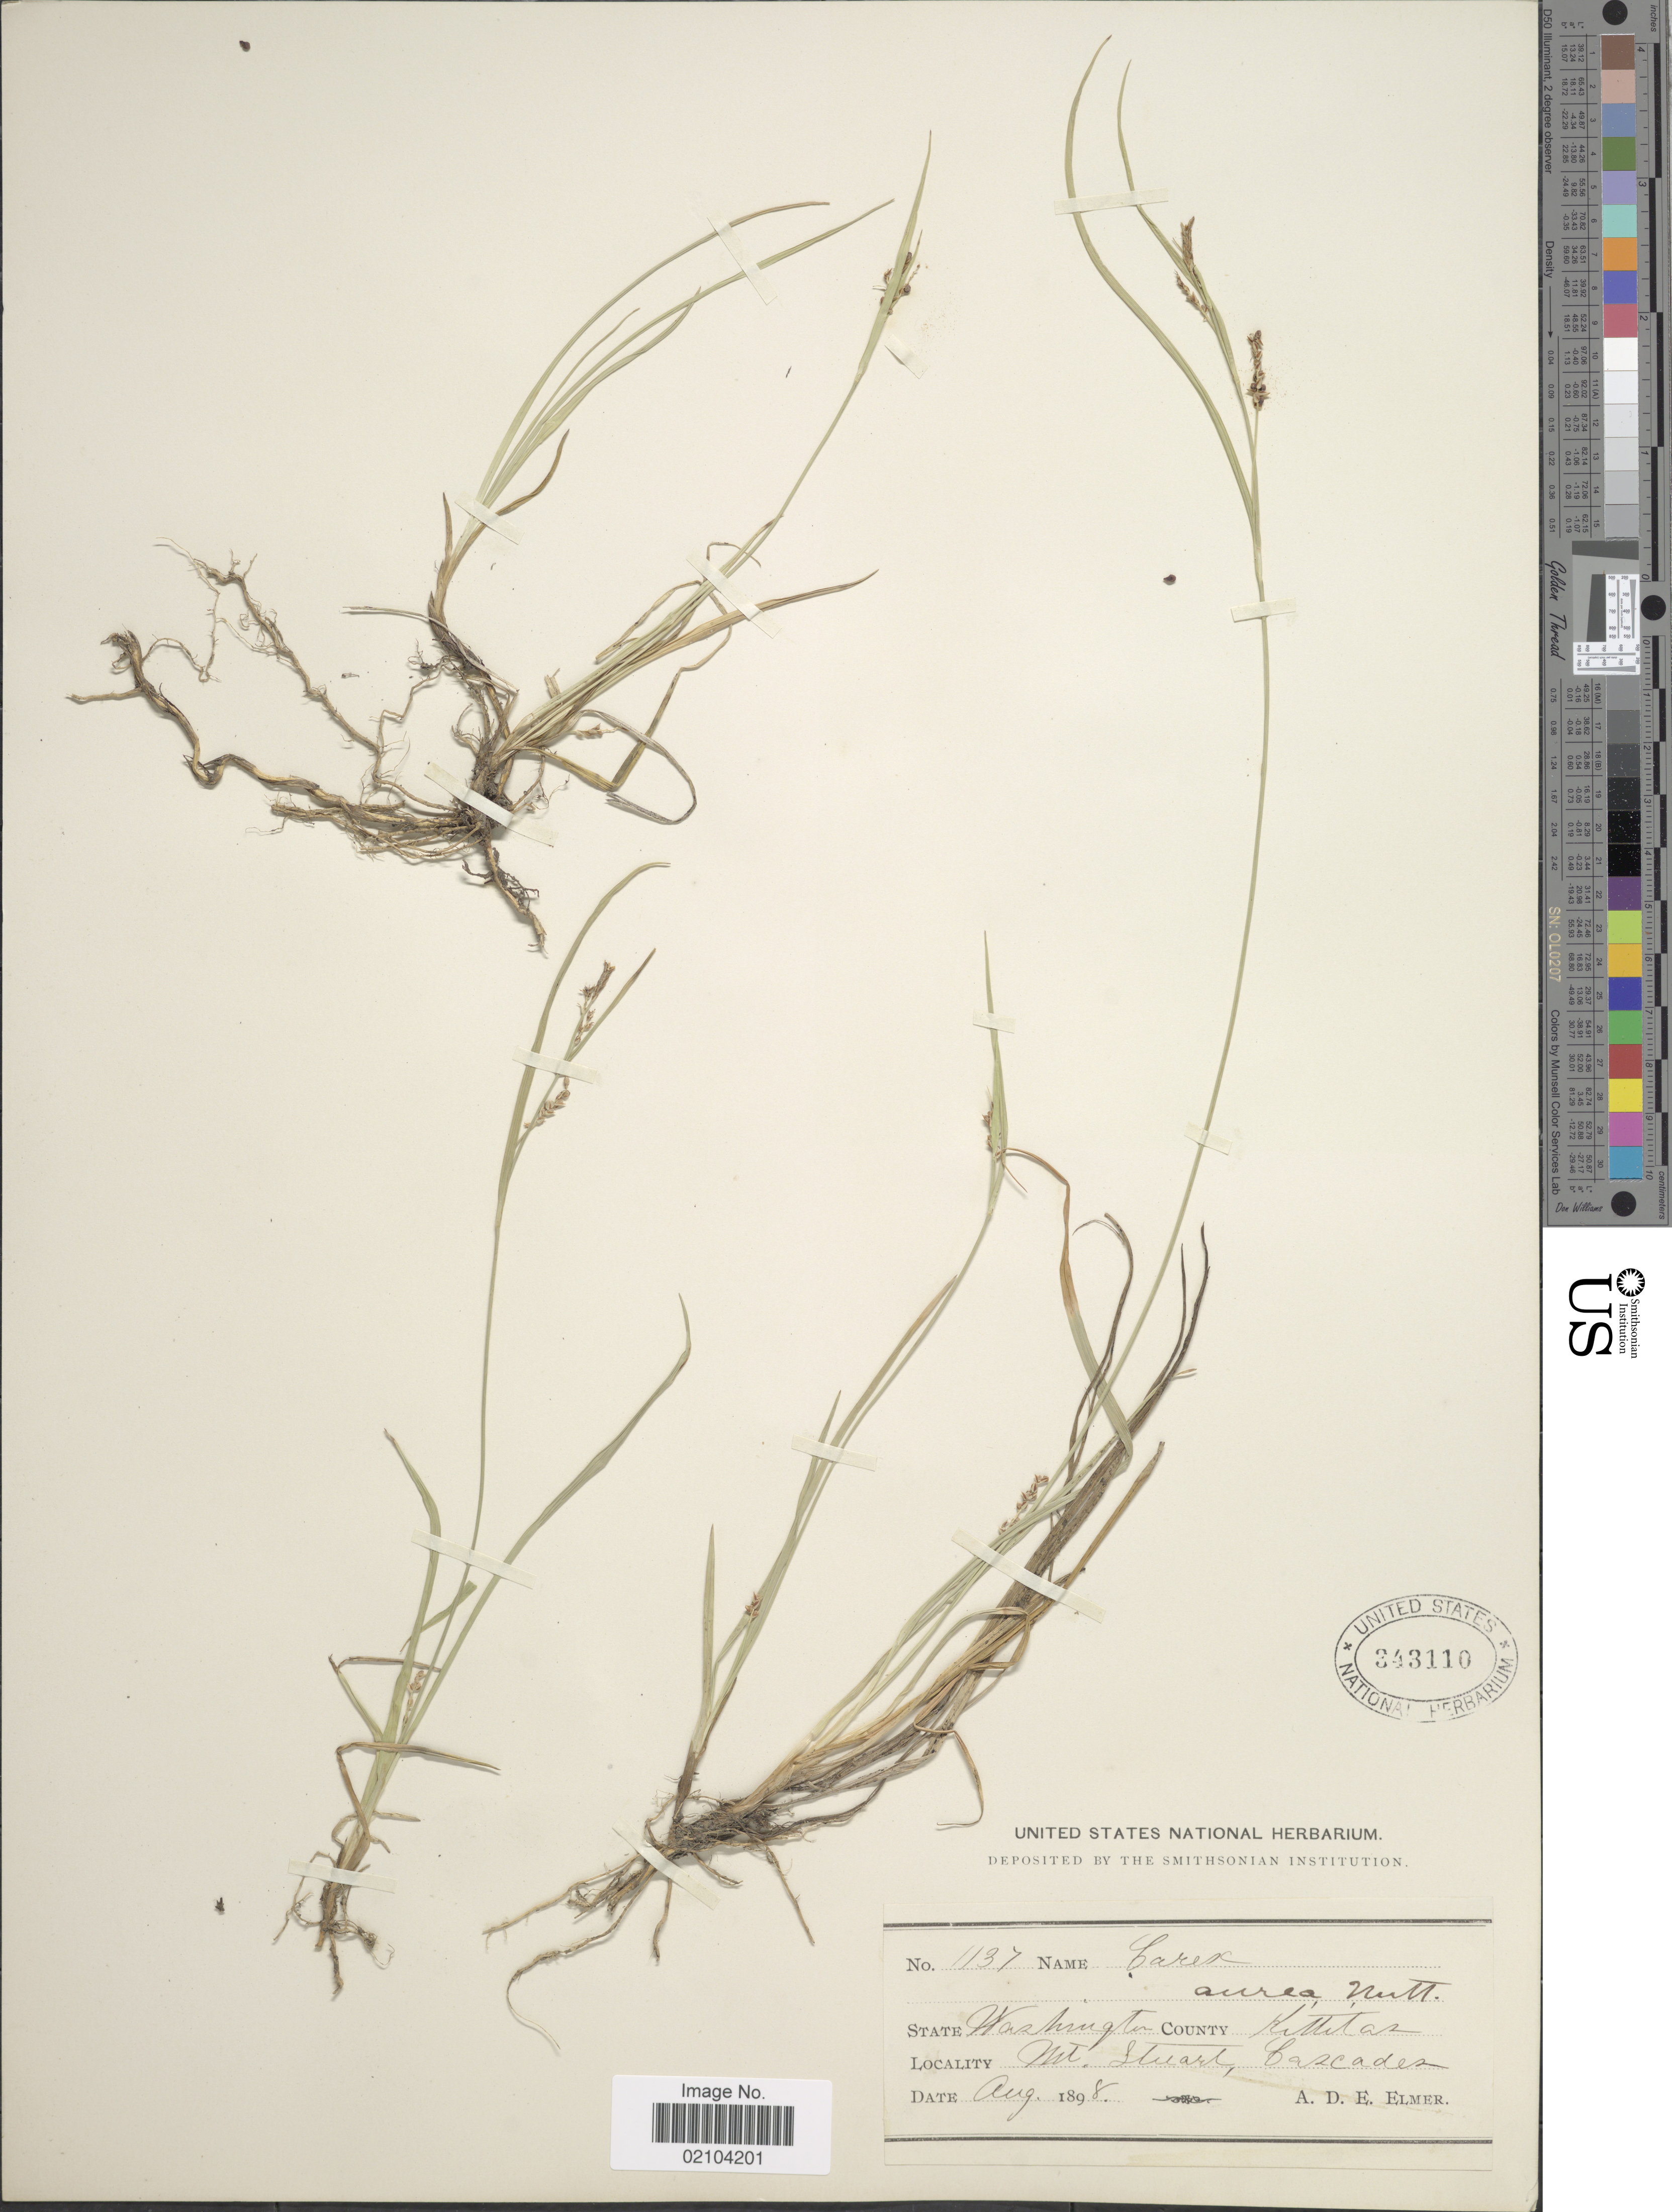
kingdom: Plantae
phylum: Tracheophyta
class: Liliopsida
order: Poales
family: Cyperaceae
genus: Carex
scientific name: Carex aurea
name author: Nutt.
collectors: A. D. E. Elmer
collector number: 1137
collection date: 1898-08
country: United States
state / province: Washington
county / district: Kittitas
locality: State Washington, County Kittitas, Mt. Stuart, Cascades.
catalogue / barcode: US 343110